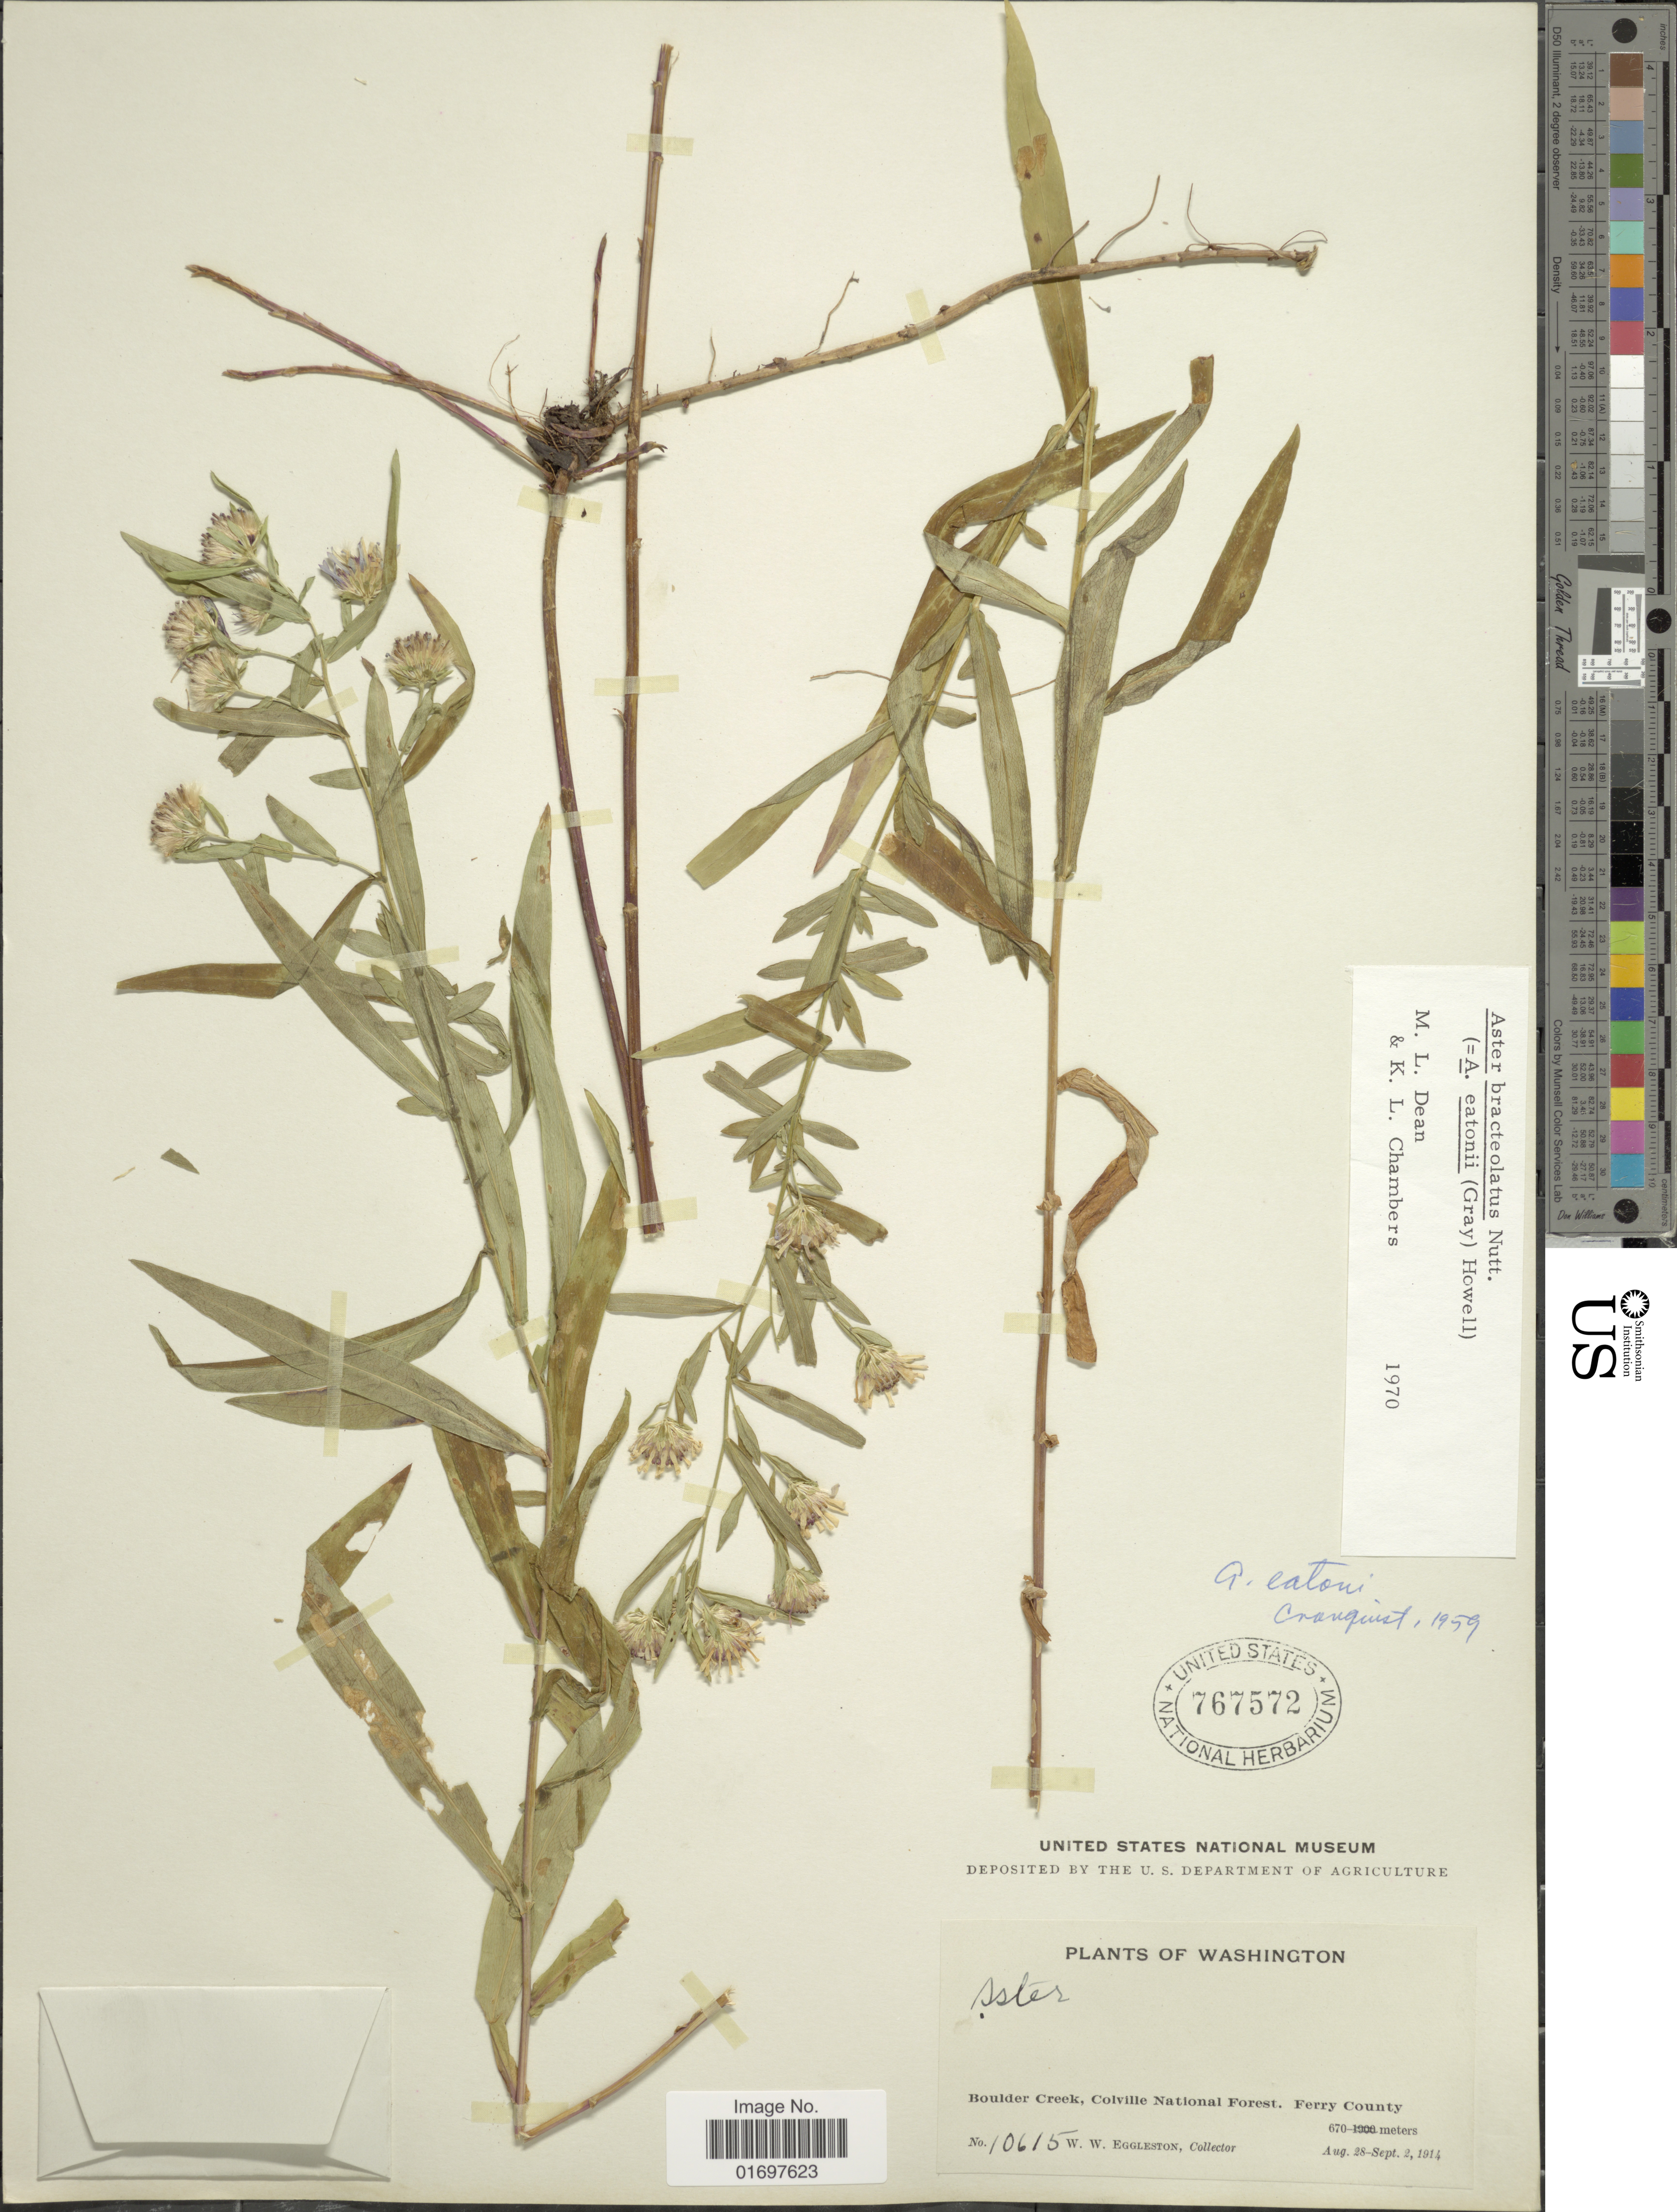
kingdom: Plantae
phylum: Tracheophyta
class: Magnoliopsida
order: Asterales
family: Asteraceae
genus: Symphyotrichum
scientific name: Symphyotrichum bracteolatum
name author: (Nutt.) G.L. Nesom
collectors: W. W. Eggleston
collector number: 10615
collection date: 1914-08-28/1914-09-02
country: United States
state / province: Washington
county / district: Ferry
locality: Washington, Boulder Creek, Colville National Forest, Ferry County.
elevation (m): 670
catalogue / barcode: US 767572